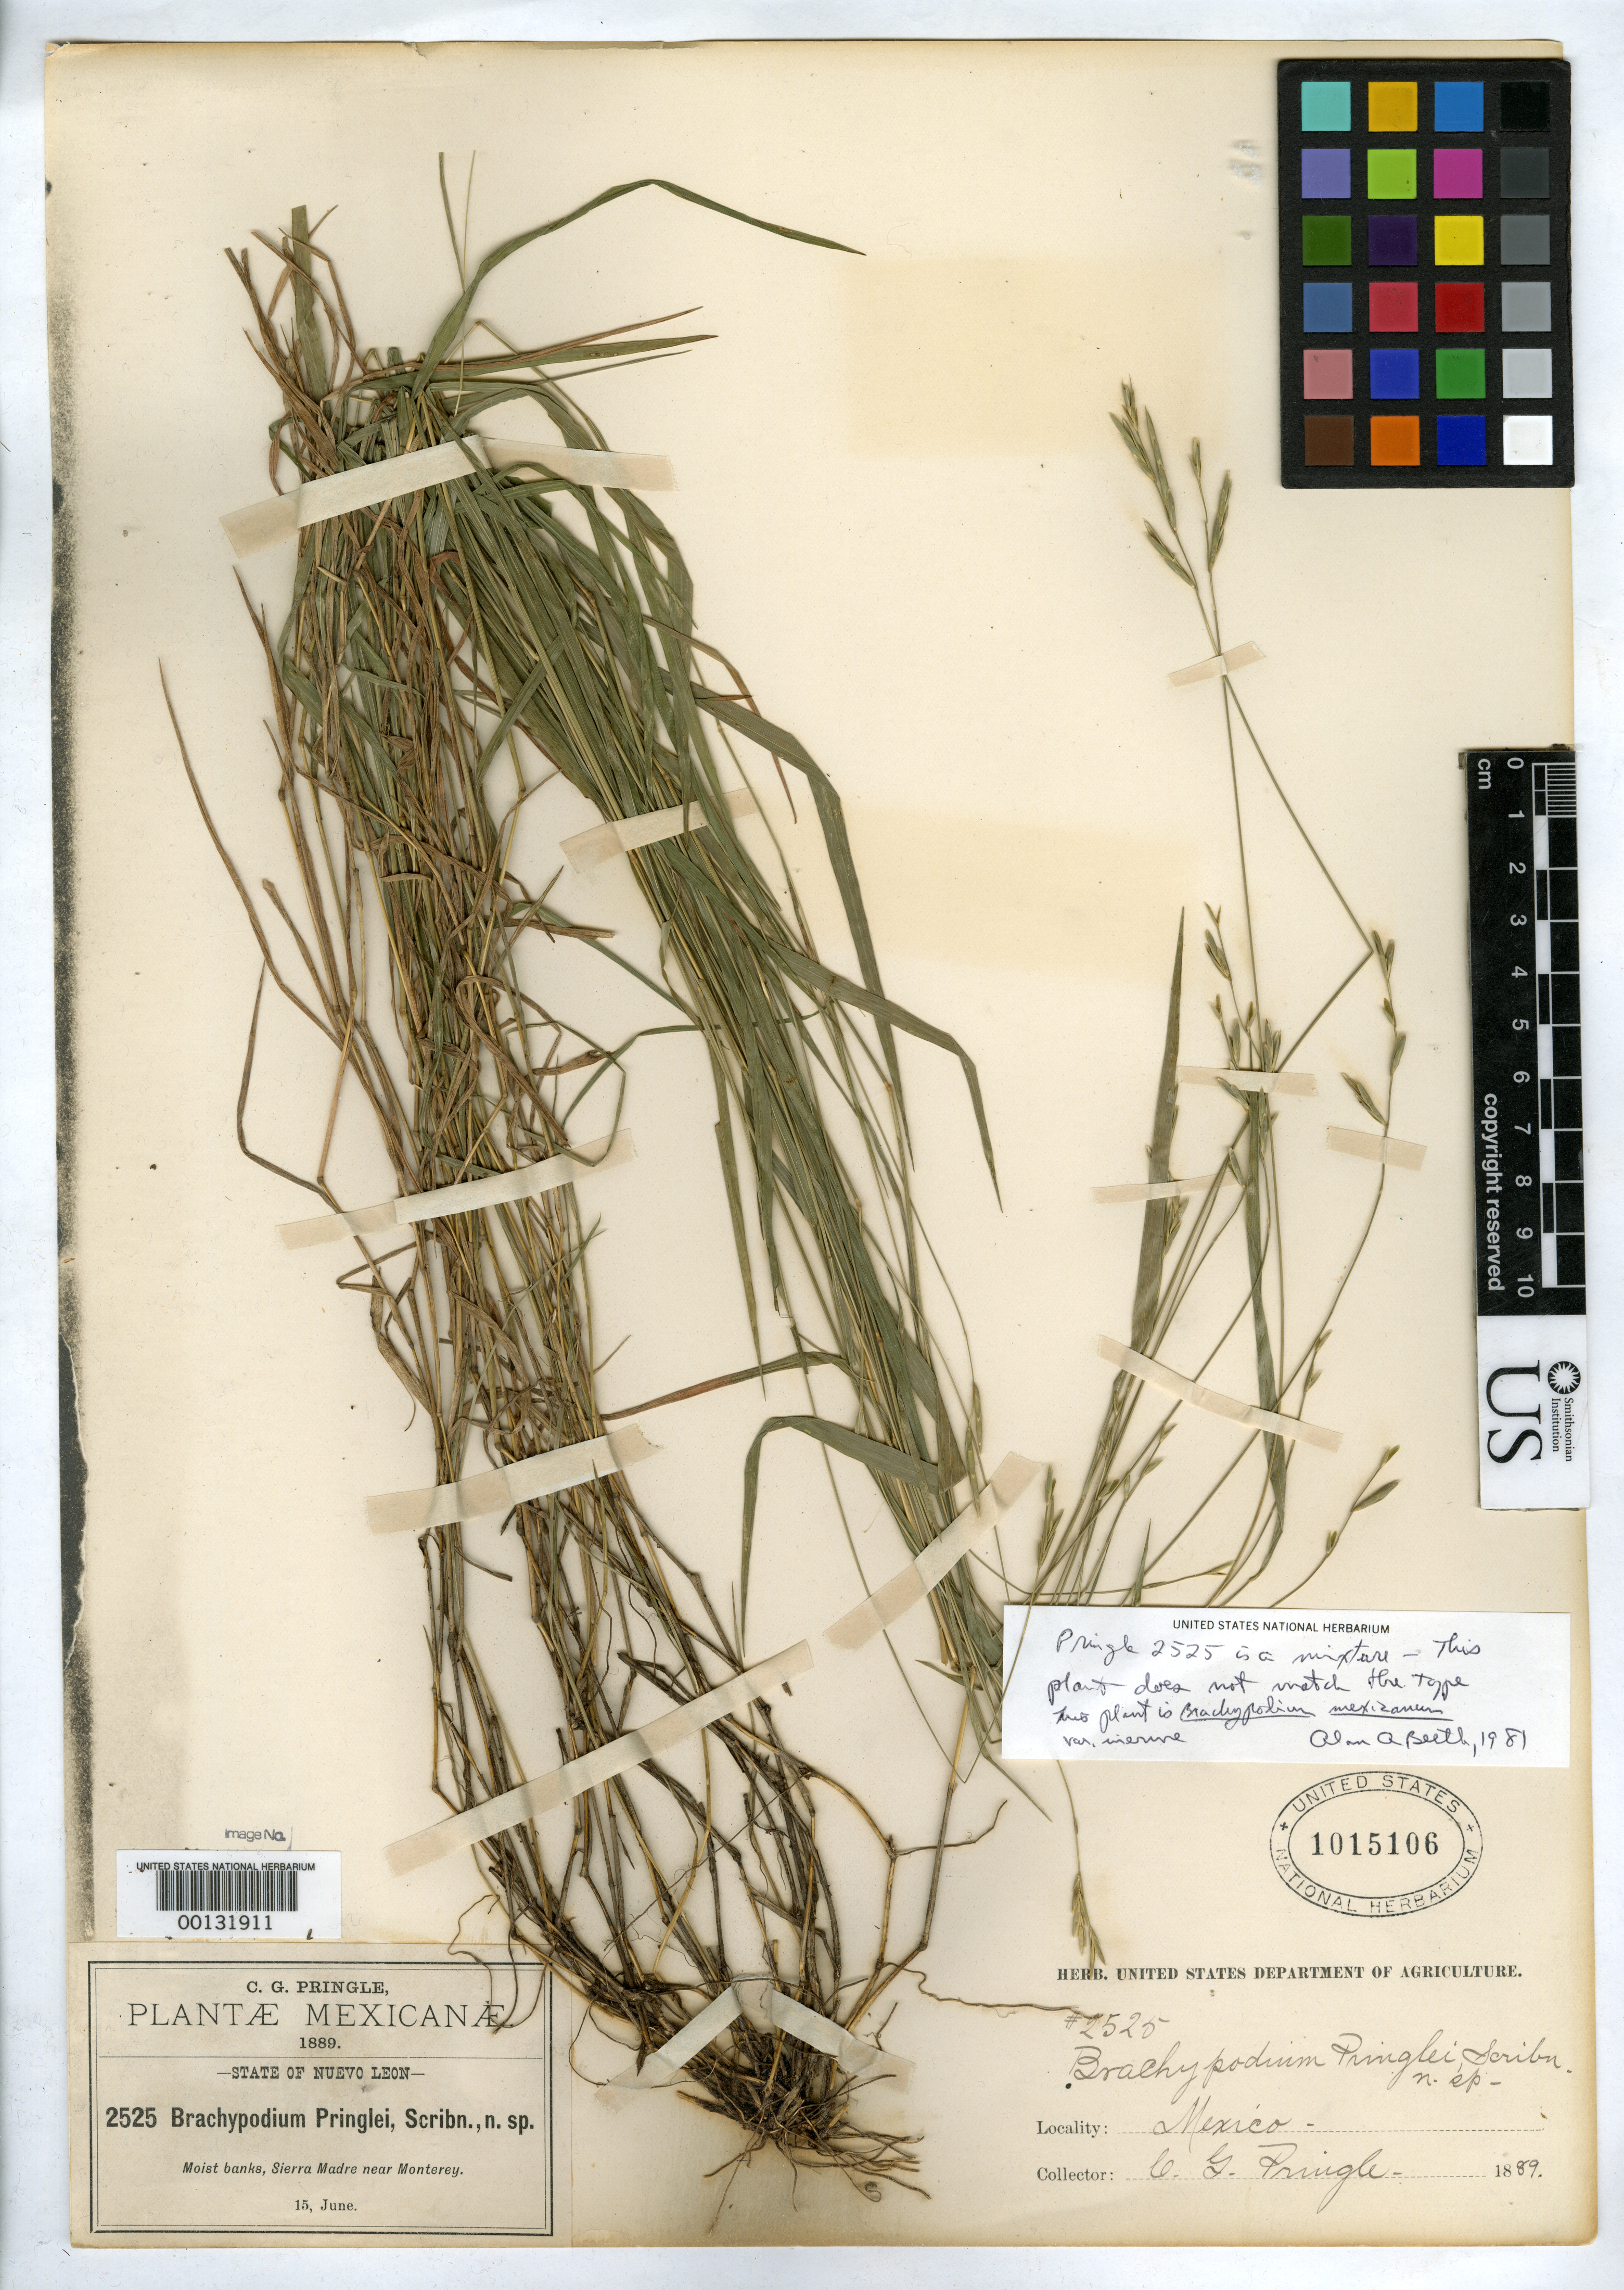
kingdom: Plantae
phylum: Tracheophyta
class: Liliopsida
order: Poales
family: Poaceae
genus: Brachypodium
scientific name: Brachypodium pringlei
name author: Scribn. ex W.J. Beal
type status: Holotype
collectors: C. G. Pringle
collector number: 2525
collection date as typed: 15 Jun 1889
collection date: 1889-06-15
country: Mexico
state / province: Nuevo León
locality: Sierra de Madre; near Monterrey; alt. 5000 ft.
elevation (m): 1524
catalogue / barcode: US 1015106